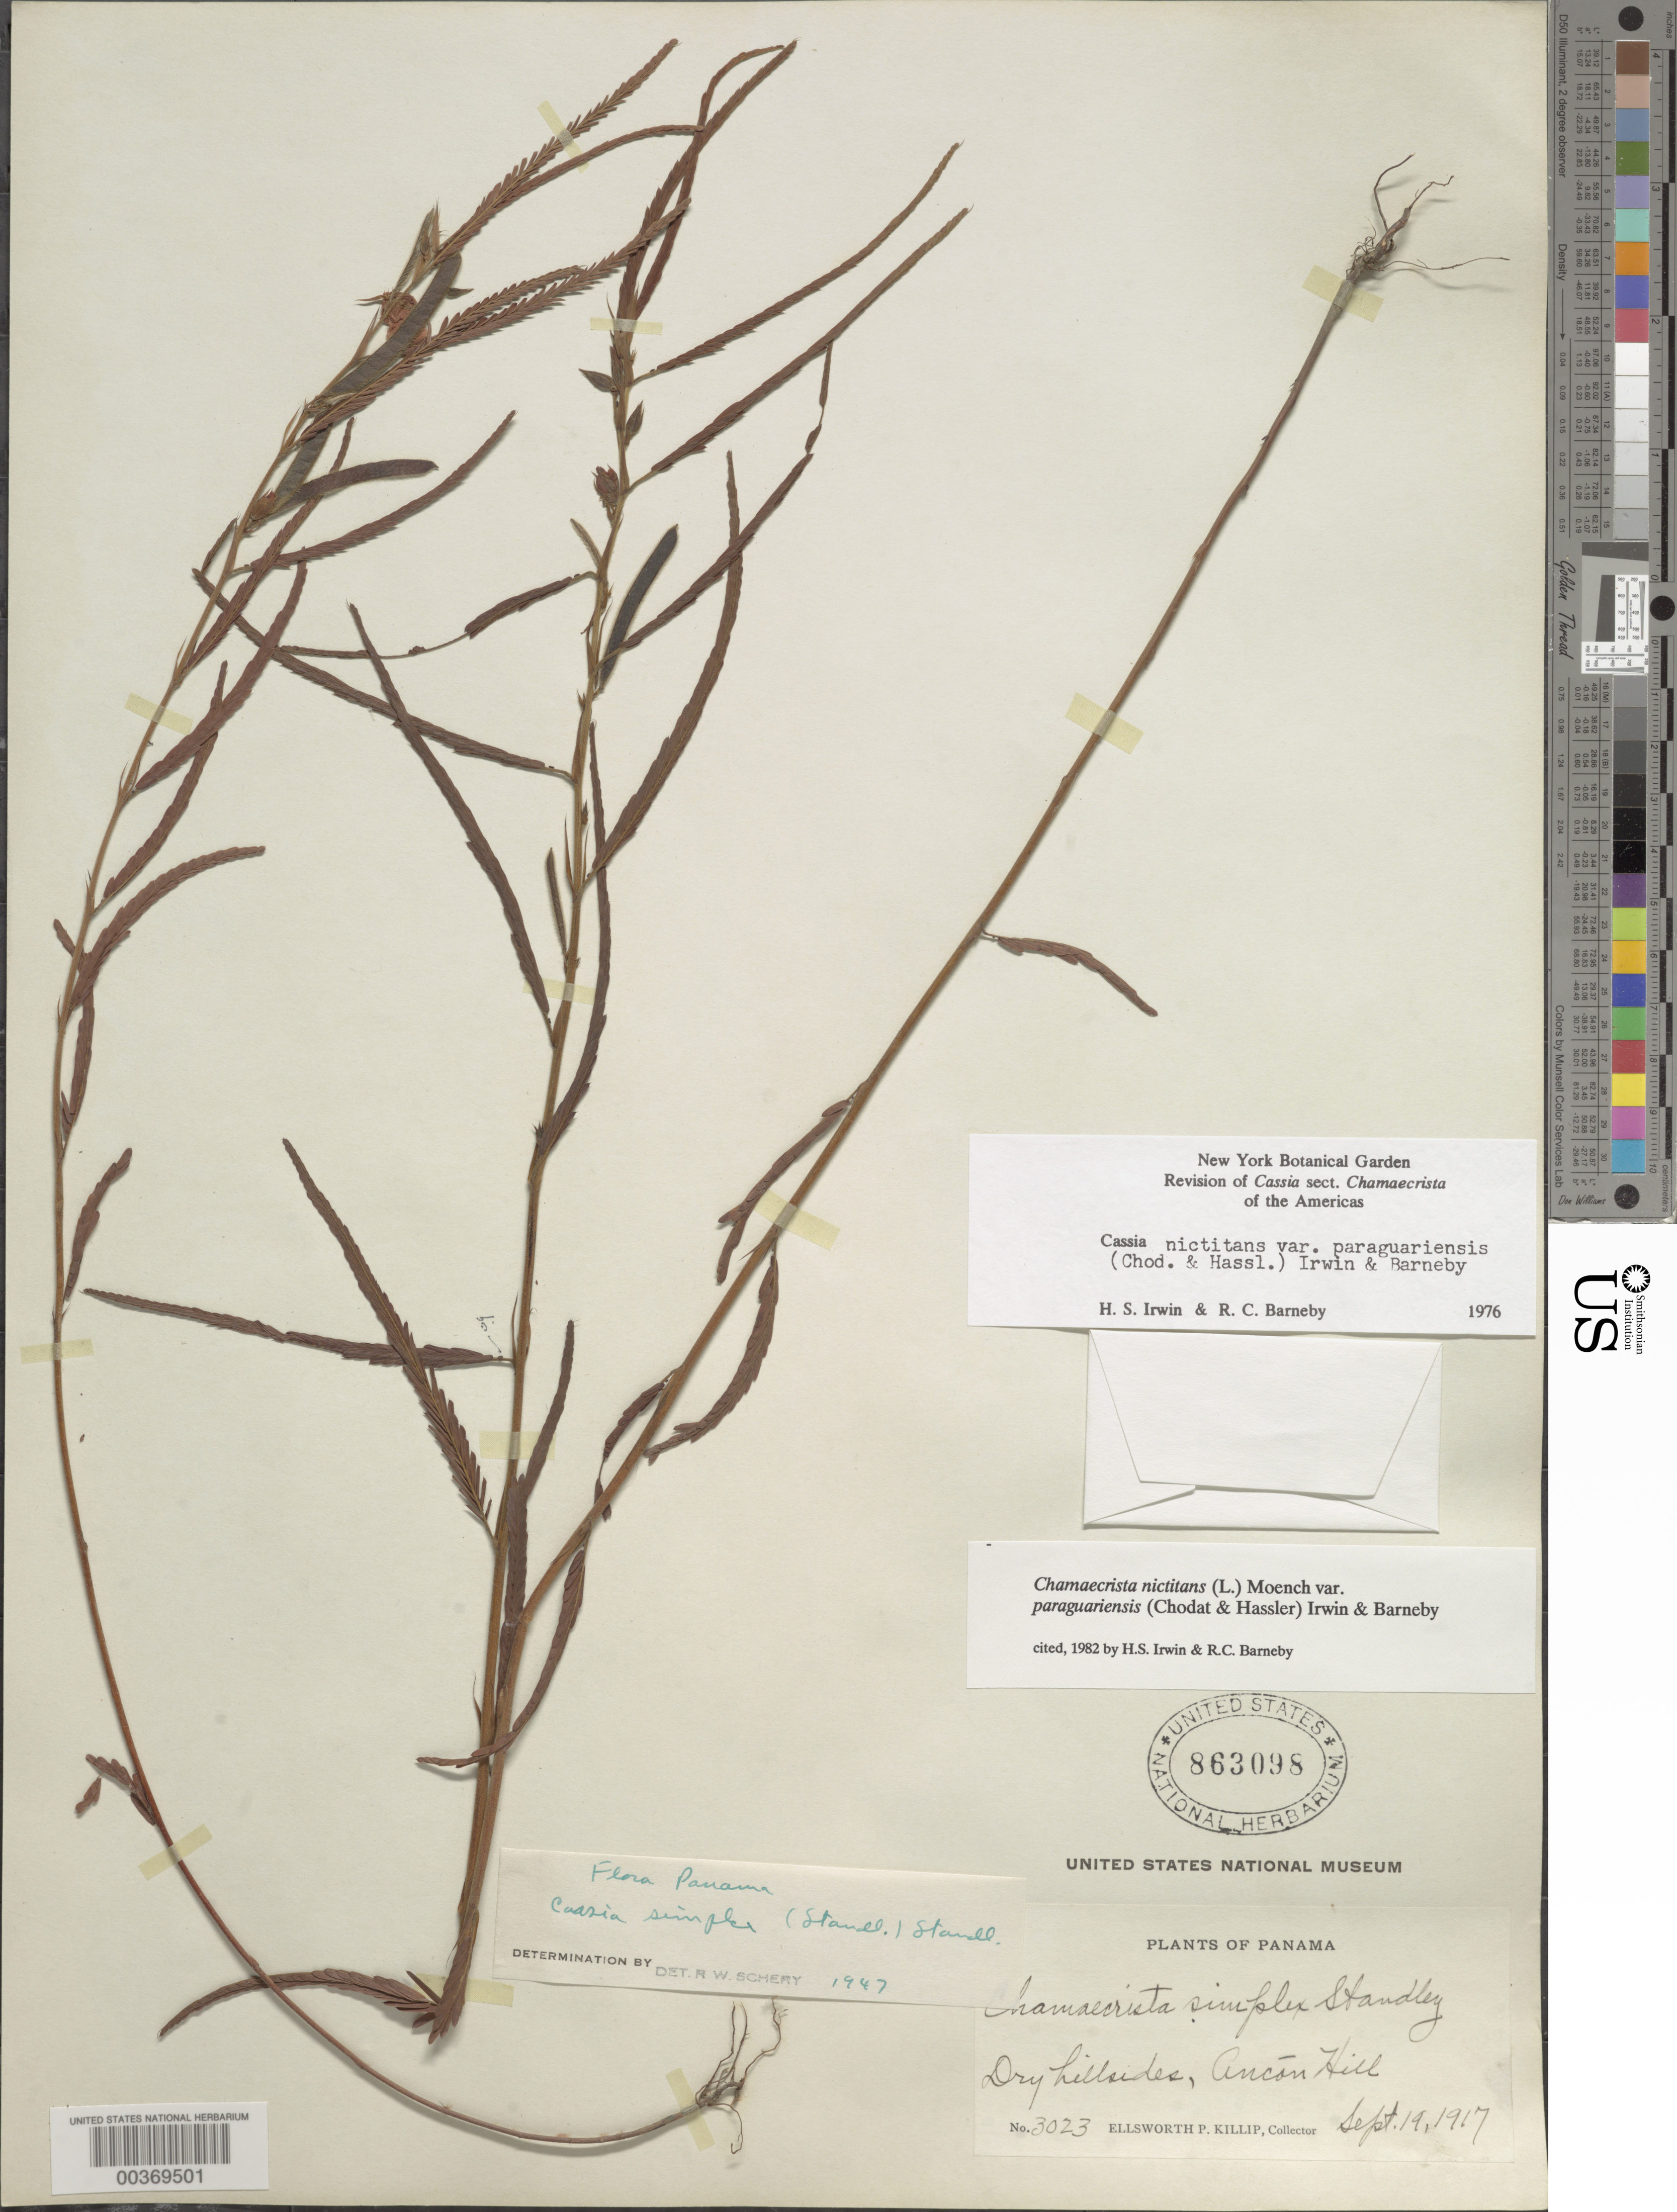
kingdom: Plantae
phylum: Tracheophyta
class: Magnoliopsida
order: Fabales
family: Fabaceae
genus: Chamaecrista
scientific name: Chamaecrista nictitans var. paraguariensis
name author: (Chodat & Hassl.) H.S. Irwin & Barneby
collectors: E. P. Killip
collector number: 3023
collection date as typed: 19 Sep 1917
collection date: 1917-09-19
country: Panama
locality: Ancon Hill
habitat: Dry hillside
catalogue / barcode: US 863098